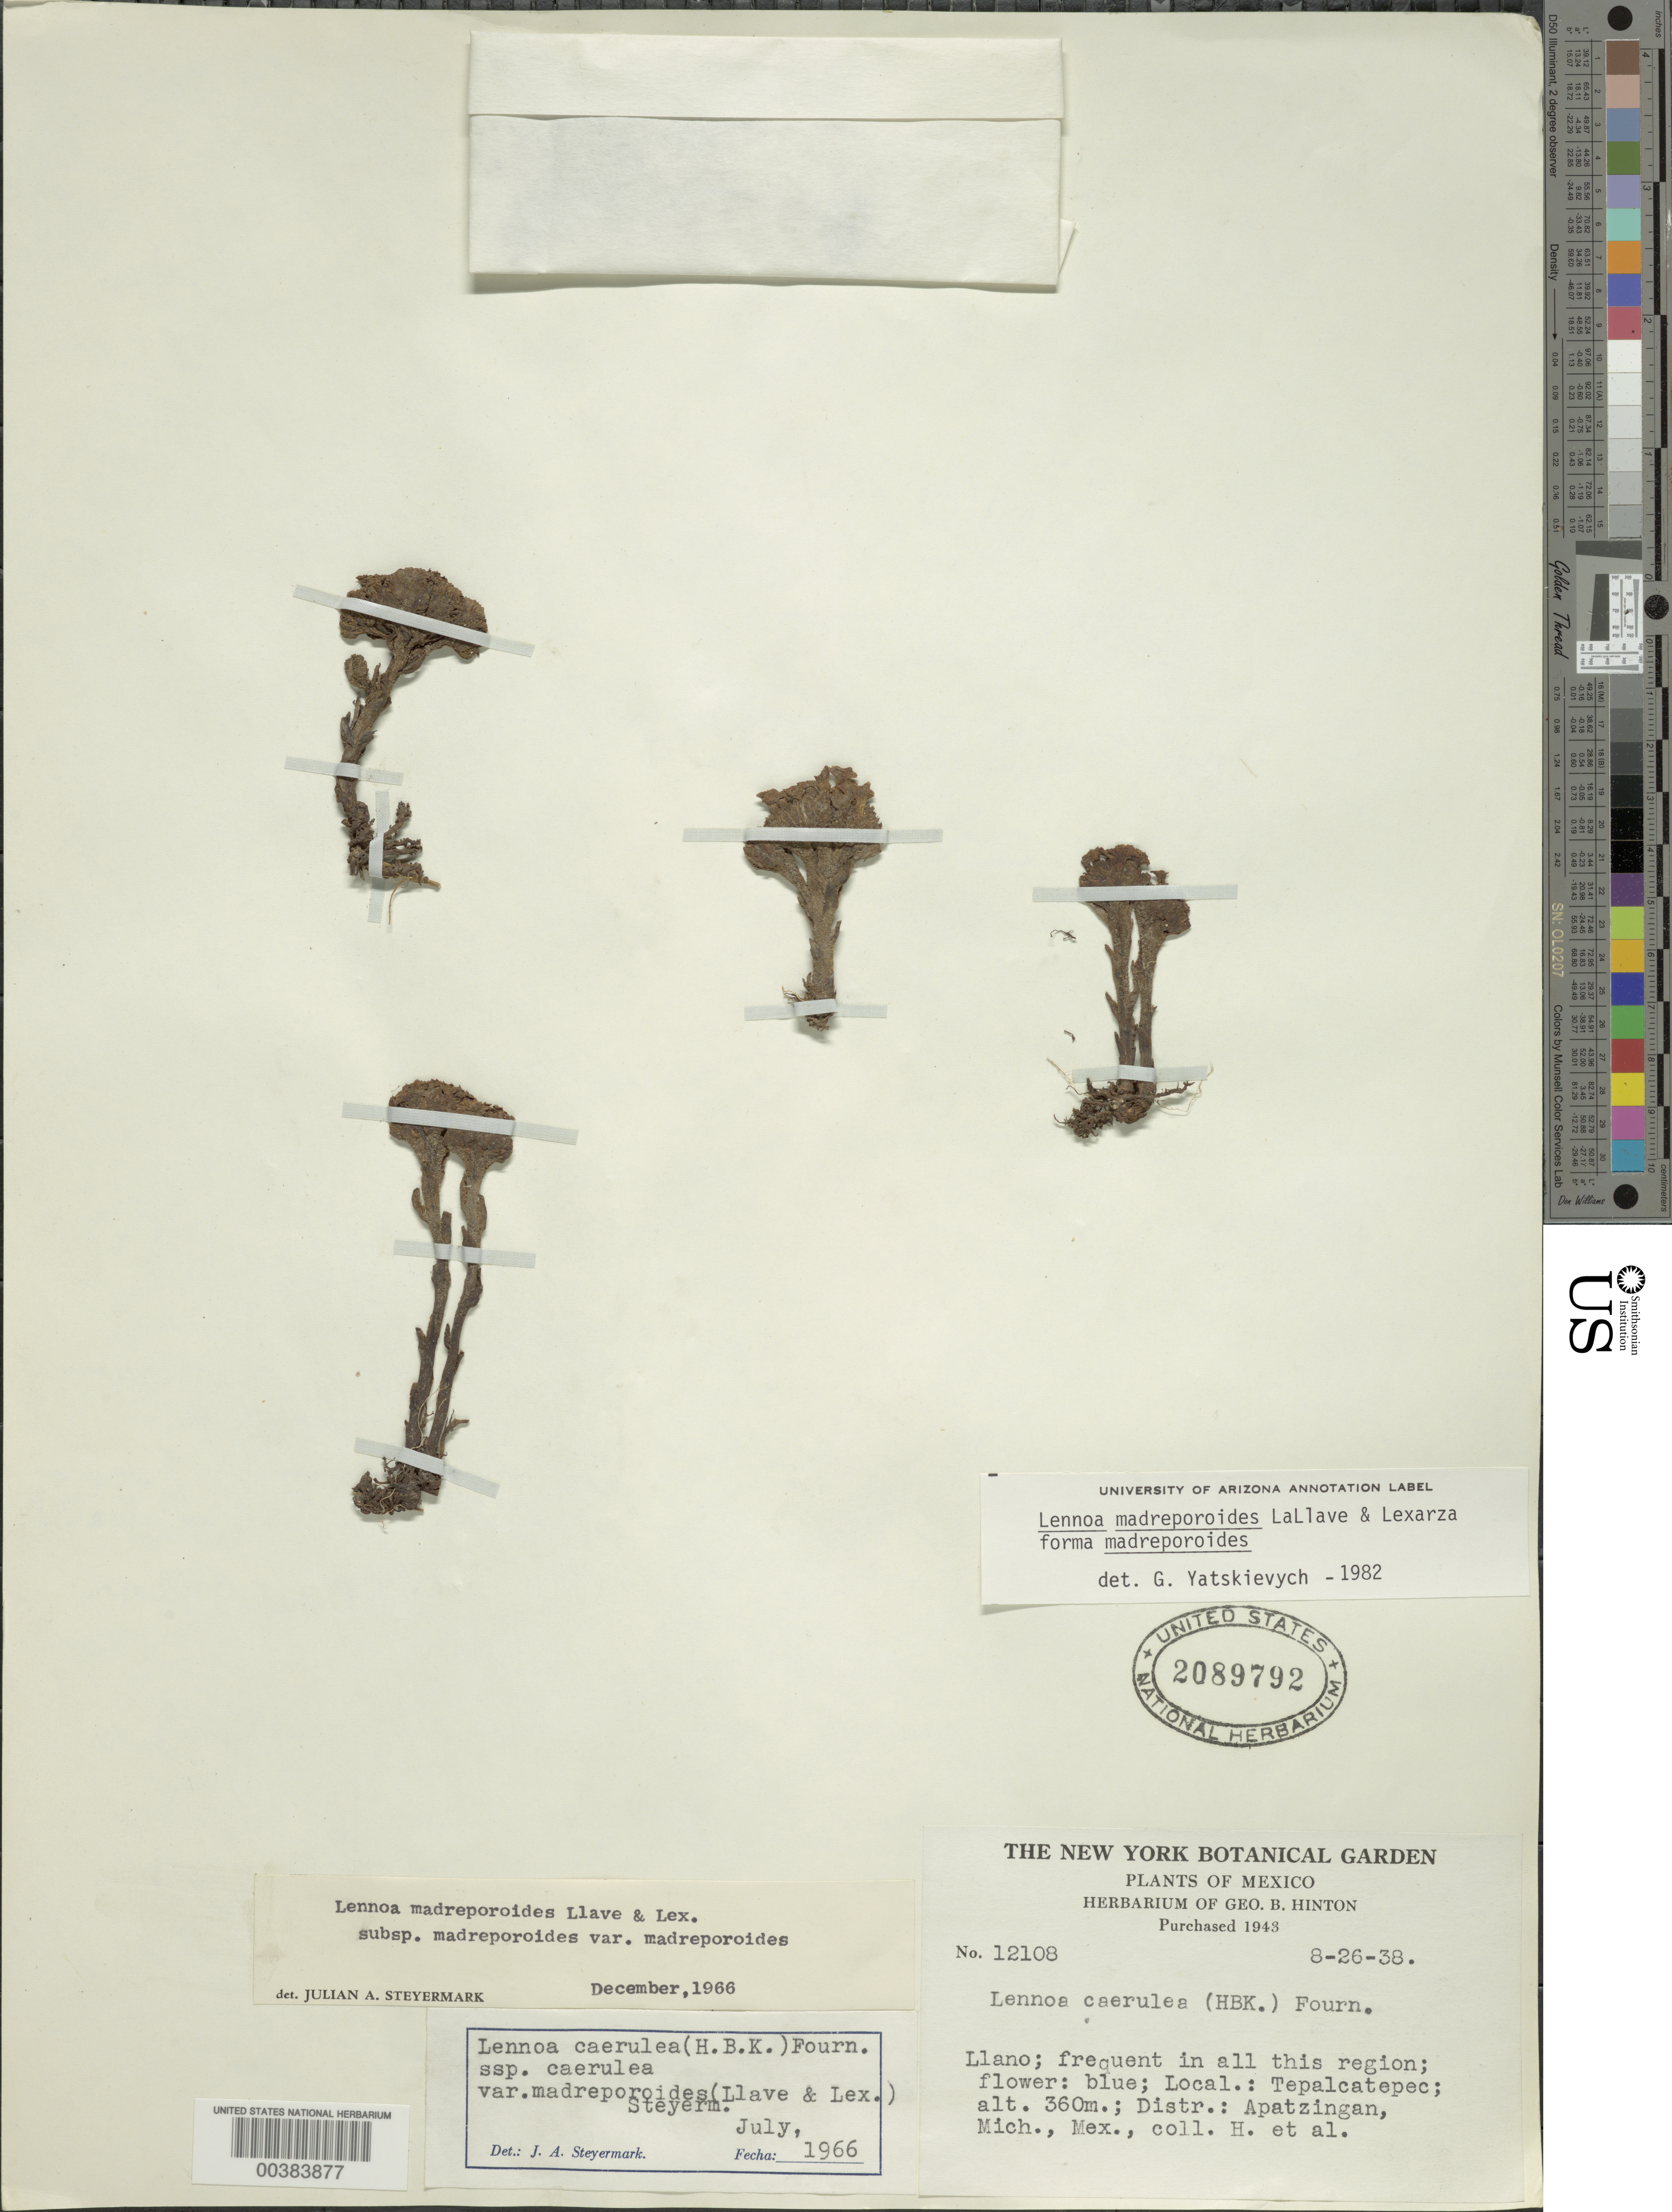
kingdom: Plantae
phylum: Tracheophyta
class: Magnoliopsida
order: Boraginales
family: Lennoaceae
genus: Lennoa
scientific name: Lennoa madreporoides f. madreporoides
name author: La Llave & Lex.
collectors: G. B. Hinton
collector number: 12108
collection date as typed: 26 Aug 1938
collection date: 1938-08-26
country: Mexico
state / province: Michoacán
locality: Apatzingan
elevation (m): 360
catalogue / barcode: US 2089792